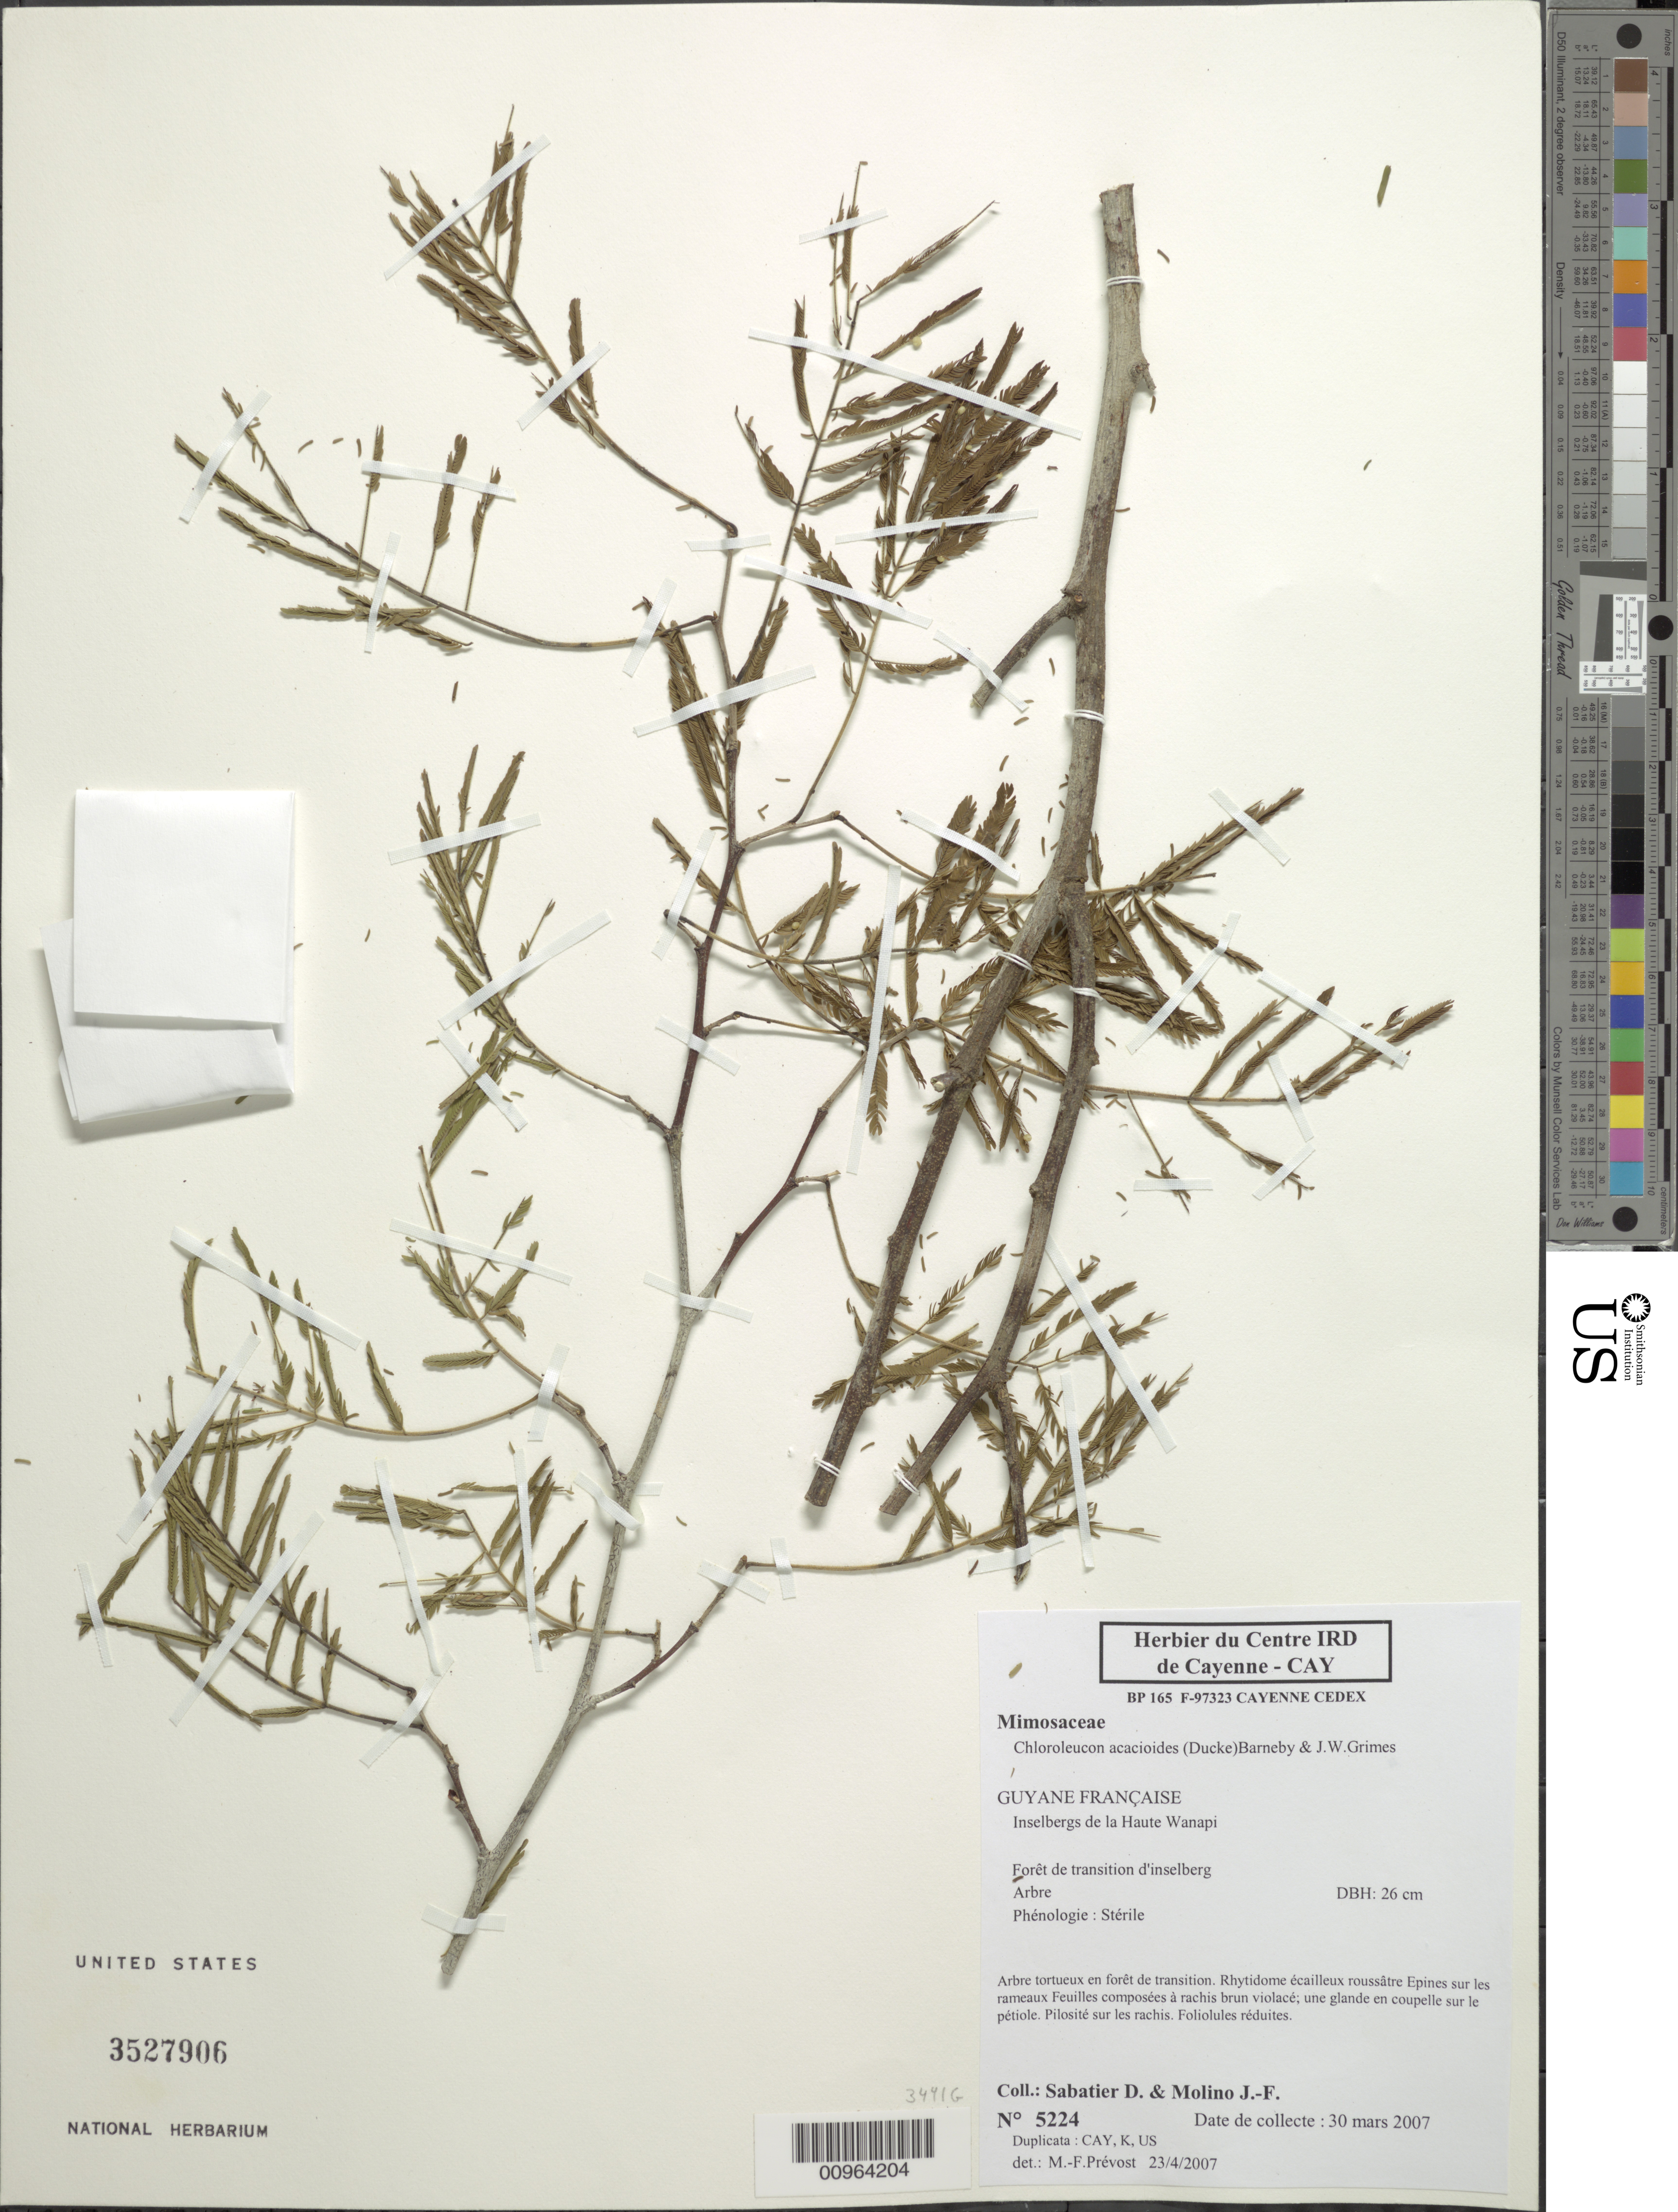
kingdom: Plantae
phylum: Tracheophyta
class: Magnoliopsida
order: Fabales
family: Fabaceae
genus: Chloroleucon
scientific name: Chloroleucon acacioides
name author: (Ducke) Barneby & J.W. Grimes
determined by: Prévost, M.-F.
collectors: D. Sabatier & J. Molino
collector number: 5224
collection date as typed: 30-Mar-07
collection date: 2007-03-30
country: French Guiana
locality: Inselbergs de la Haute Wanapi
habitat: Foret de transition d'inselberg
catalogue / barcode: US 3527906